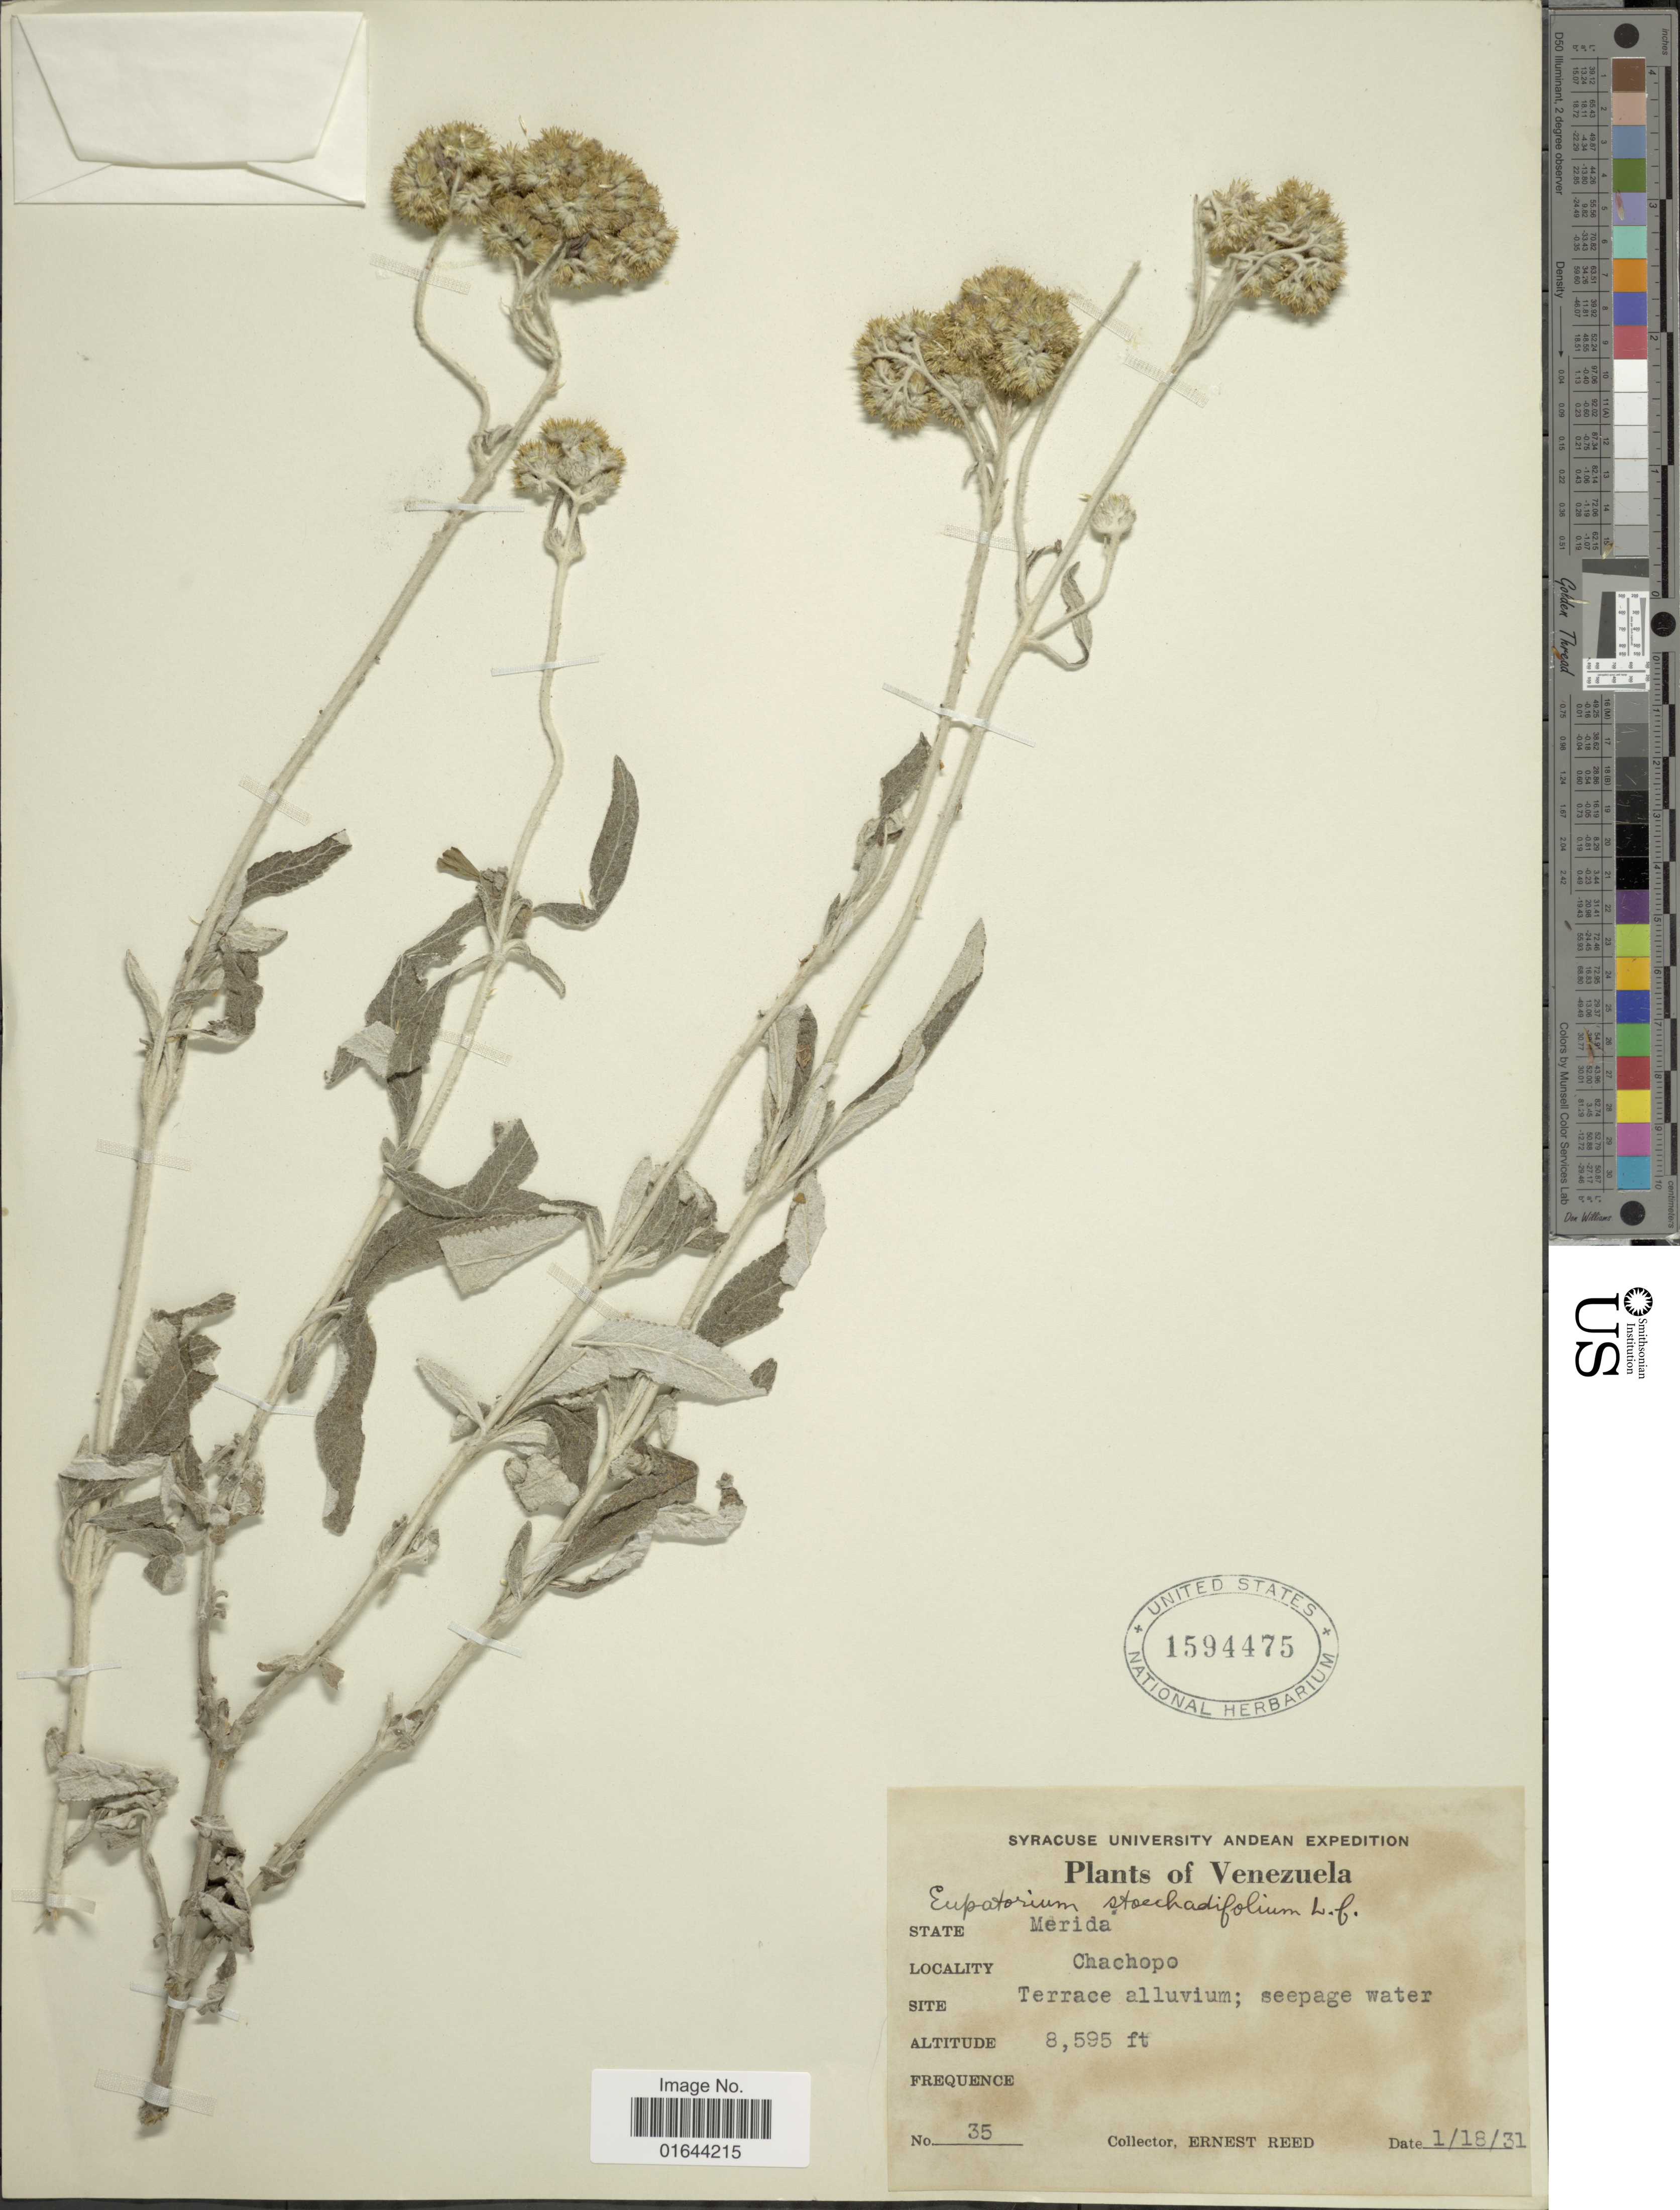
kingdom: Plantae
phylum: Tracheophyta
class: Magnoliopsida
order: Asterales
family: Asteraceae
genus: Lourteigia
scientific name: Lourteigia stoechadifolia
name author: (L. f.) R.M. King & H. Rob.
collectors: E. Reed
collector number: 35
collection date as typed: Transcribed d/m/y: 18/1/31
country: Venezuela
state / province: Mérida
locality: State Merida. Chachopo.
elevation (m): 2620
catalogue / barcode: US 1594475